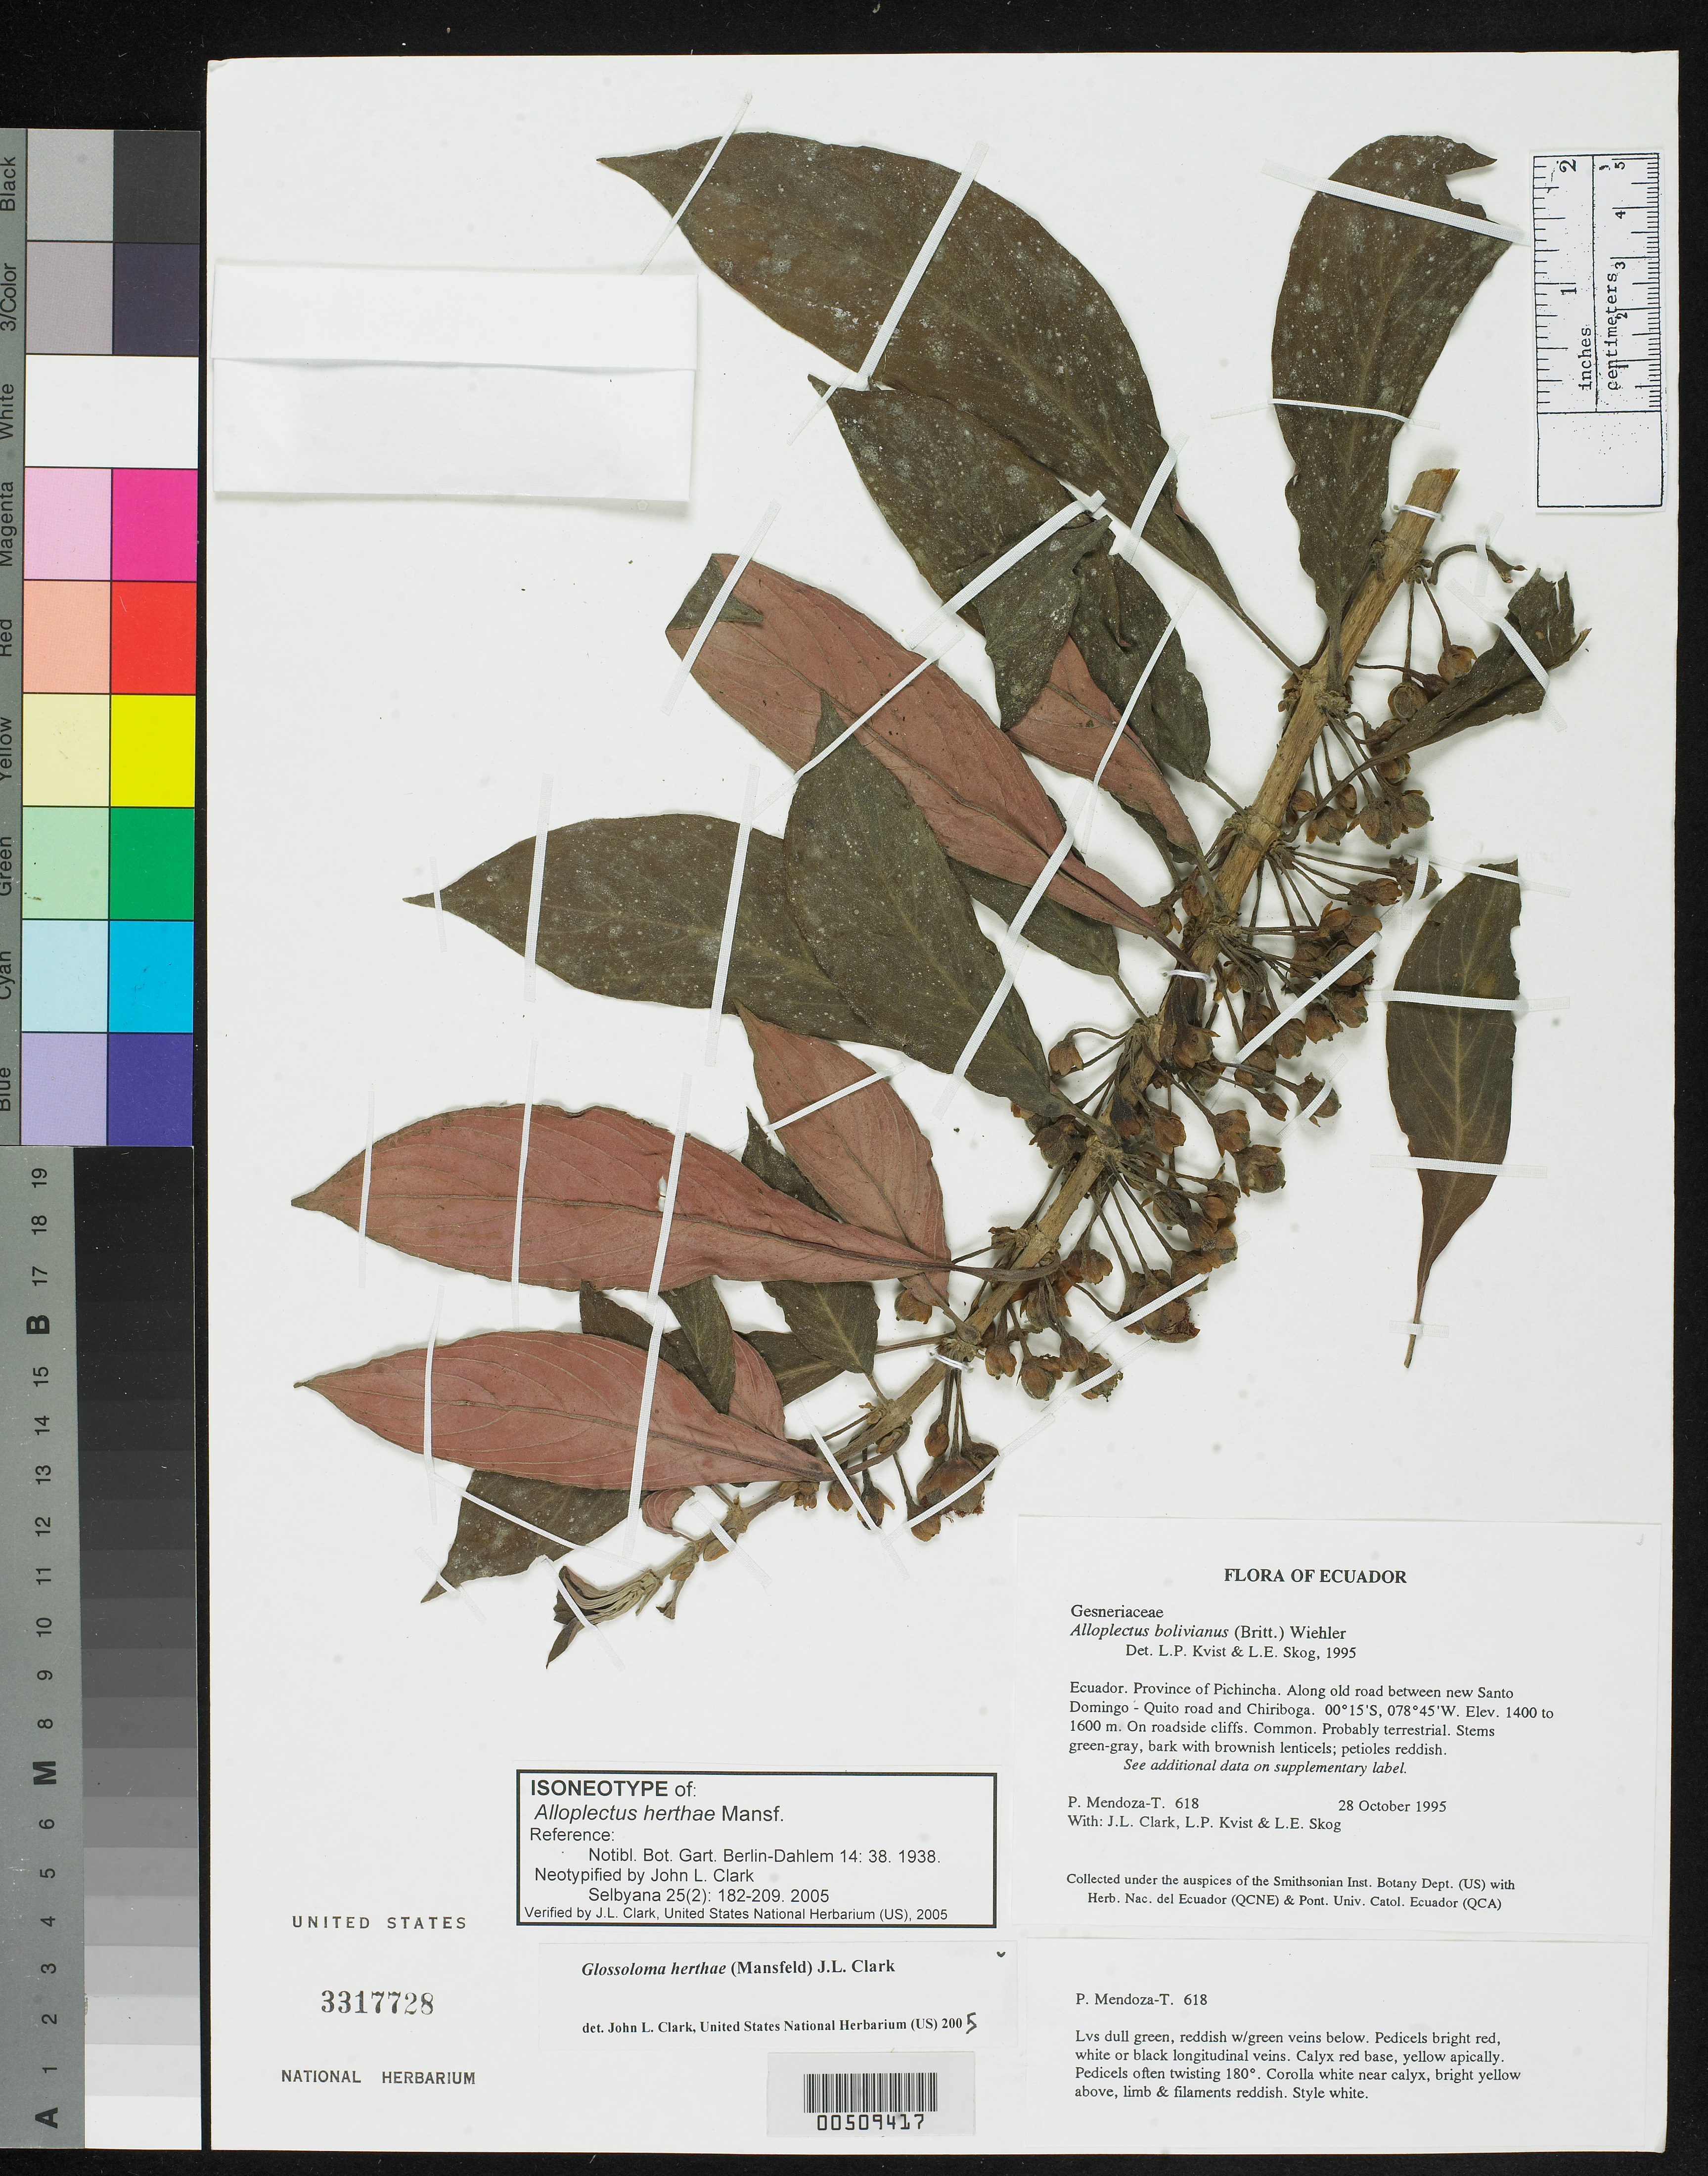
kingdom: Plantae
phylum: Tracheophyta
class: Magnoliopsida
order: Lamiales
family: Gesneriaceae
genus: Alloplectus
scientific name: Alloplectus herthae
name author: Mansf.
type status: Isoneotype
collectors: P. Mendoza-T., J. L. Clark, L. P. Kvist & L. E. Skog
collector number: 618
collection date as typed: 28 Oct 1995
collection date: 1995-10-28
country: Ecuador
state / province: Pichincha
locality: Ecuador. Province of Pichincha. Along old road between new Santo Domingo - Quito road and Chiriboga.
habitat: On roadside cliffs.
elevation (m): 1400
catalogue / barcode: US 3317728